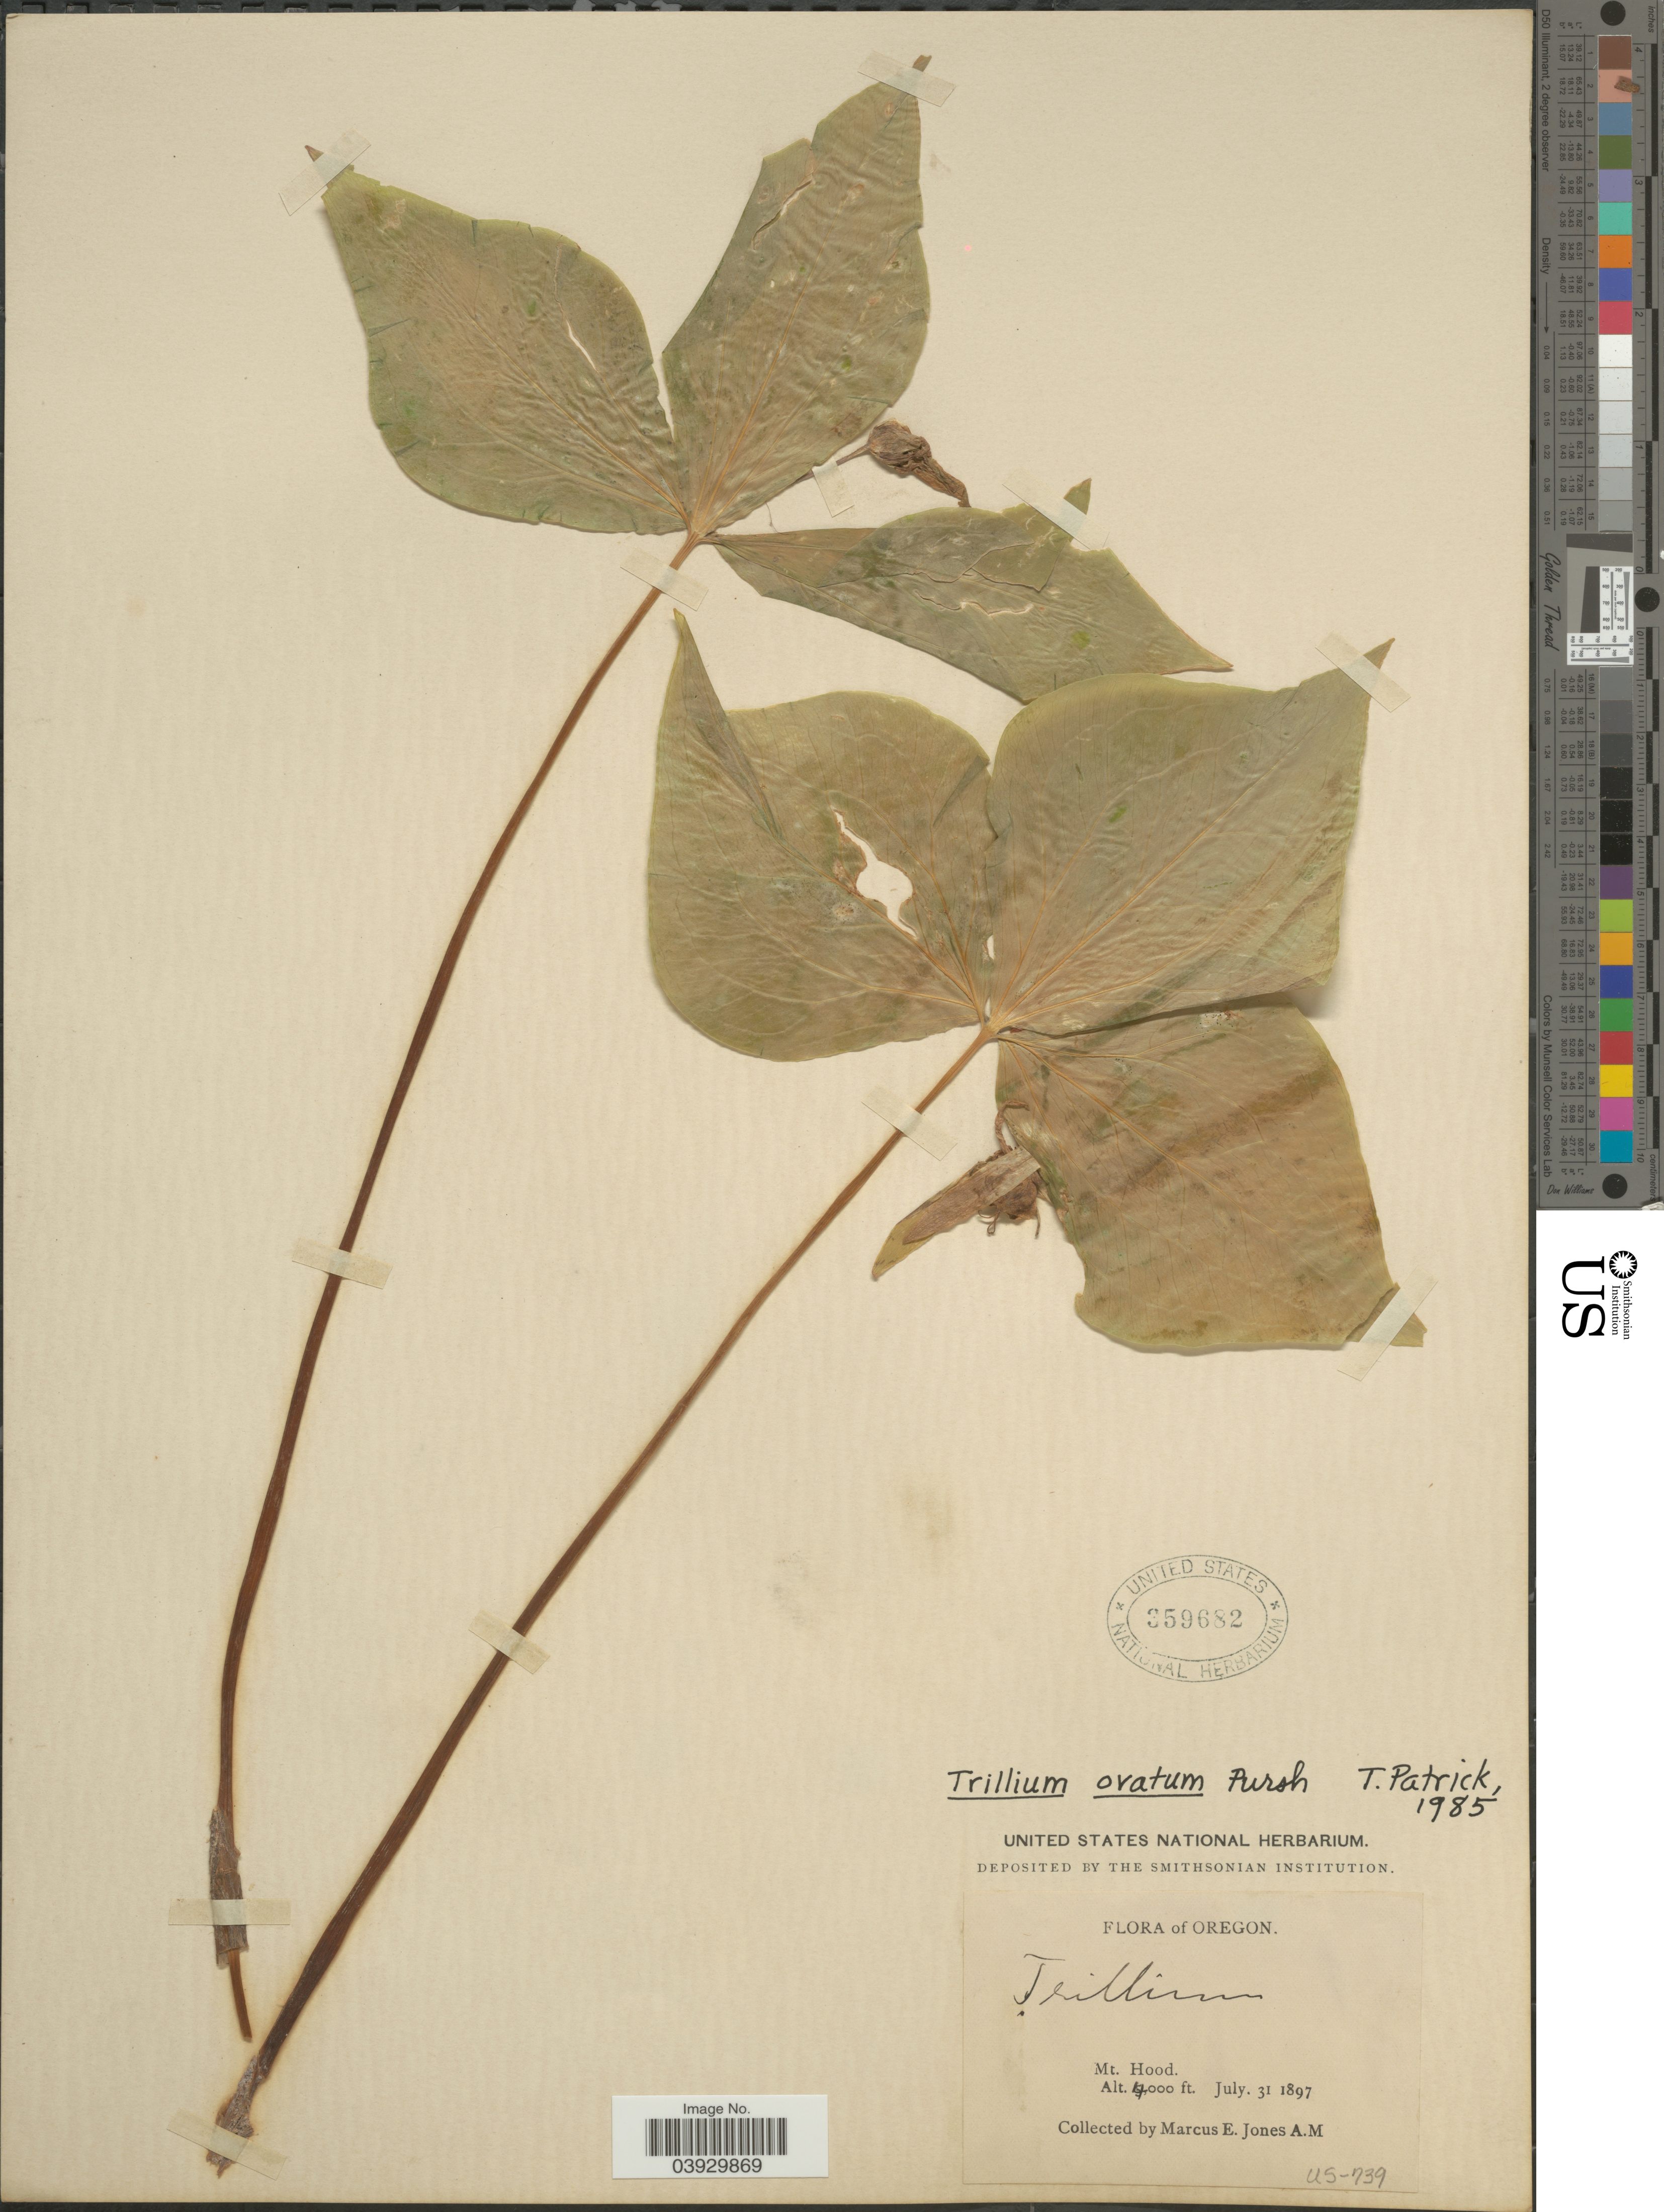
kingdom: Plantae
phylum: Tracheophyta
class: Liliopsida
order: Liliales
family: Melanthiaceae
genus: Trillium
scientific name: Trillium ovatum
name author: Pursh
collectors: M. E. Jones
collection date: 1897-07-31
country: United States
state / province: Oregon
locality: Mt. Hood.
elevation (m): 1219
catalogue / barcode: US 359682